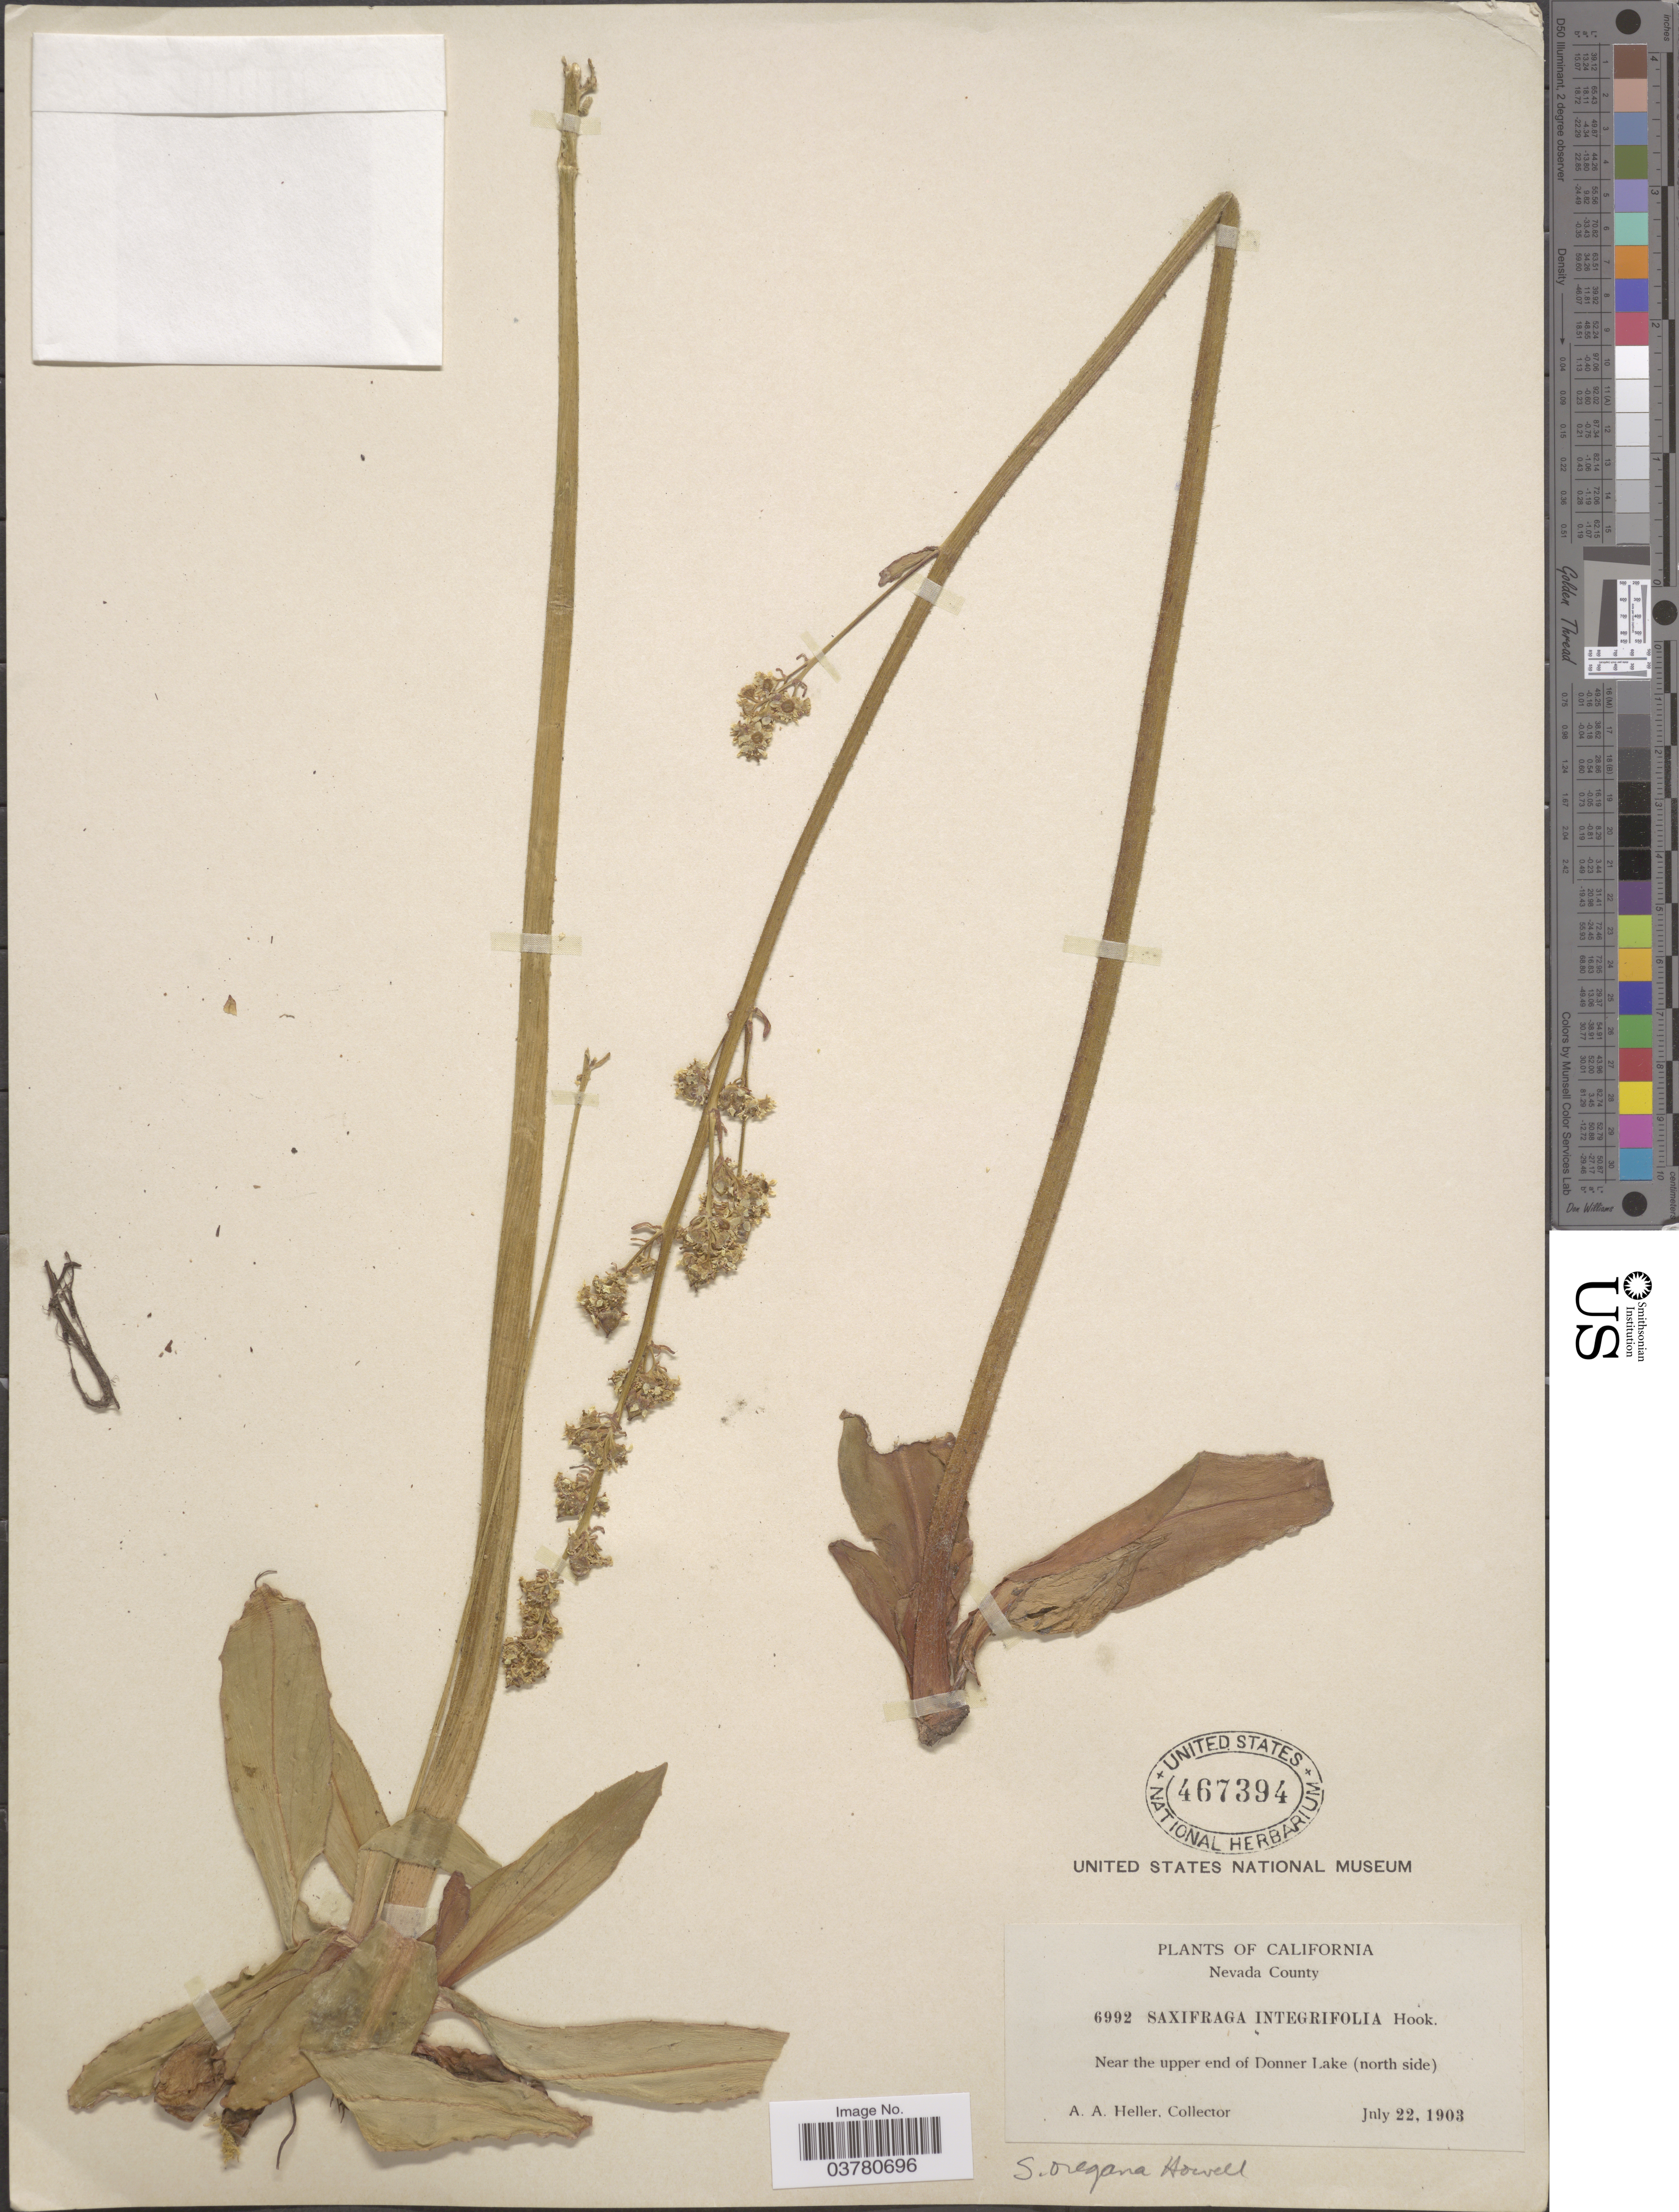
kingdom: Plantae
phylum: Tracheophyta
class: Magnoliopsida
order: Saxifragales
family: Saxifragaceae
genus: Micranthes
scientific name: Micranthes oregana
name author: (Howell) Small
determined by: (CAS) California Academy of Sciences (UNITED STATES)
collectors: A. A. Heller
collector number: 6992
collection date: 1903-07-22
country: United States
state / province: California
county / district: Nevada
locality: Nevada County. Near the upper end of Donner Lake (north side).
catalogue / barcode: US 467394